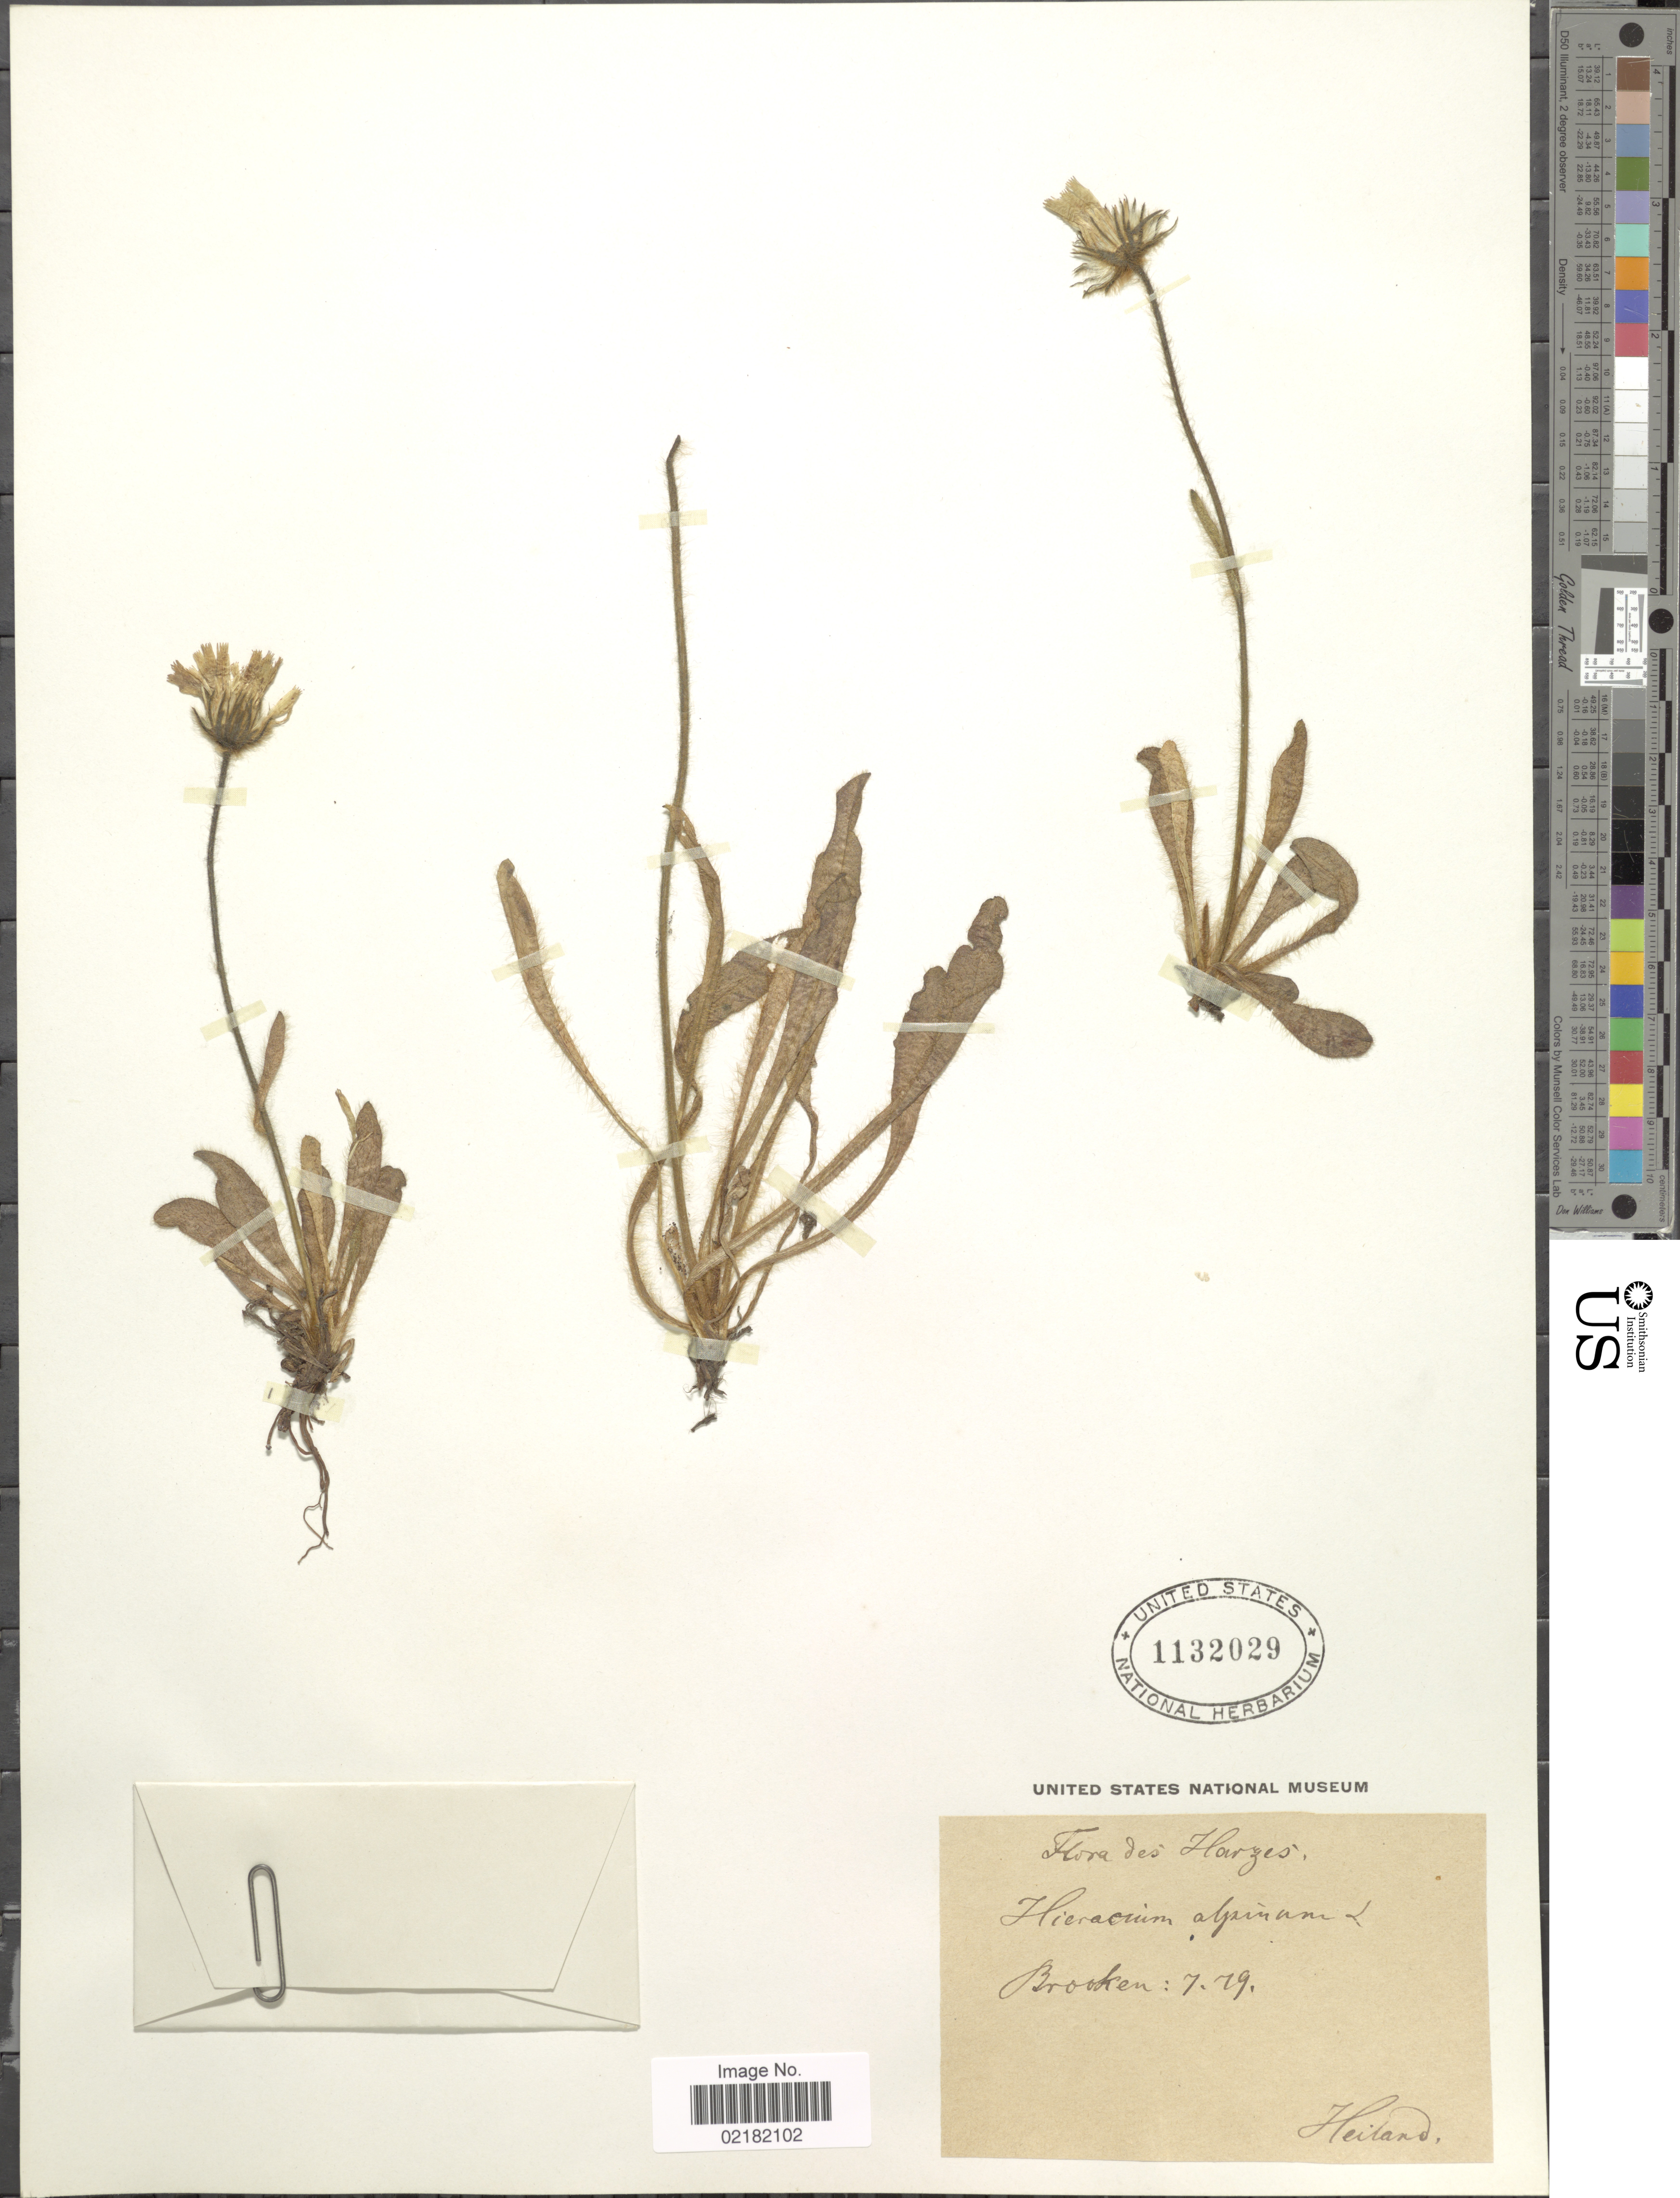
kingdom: Plantae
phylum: Tracheophyta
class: Magnoliopsida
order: Asterales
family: Asteraceae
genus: Hieracium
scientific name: Hieracium alpinum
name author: L.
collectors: -. Heiland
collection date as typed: Transcribed d/m/y: /7/79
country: Germany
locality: Harz, Brocken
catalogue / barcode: US 1132029